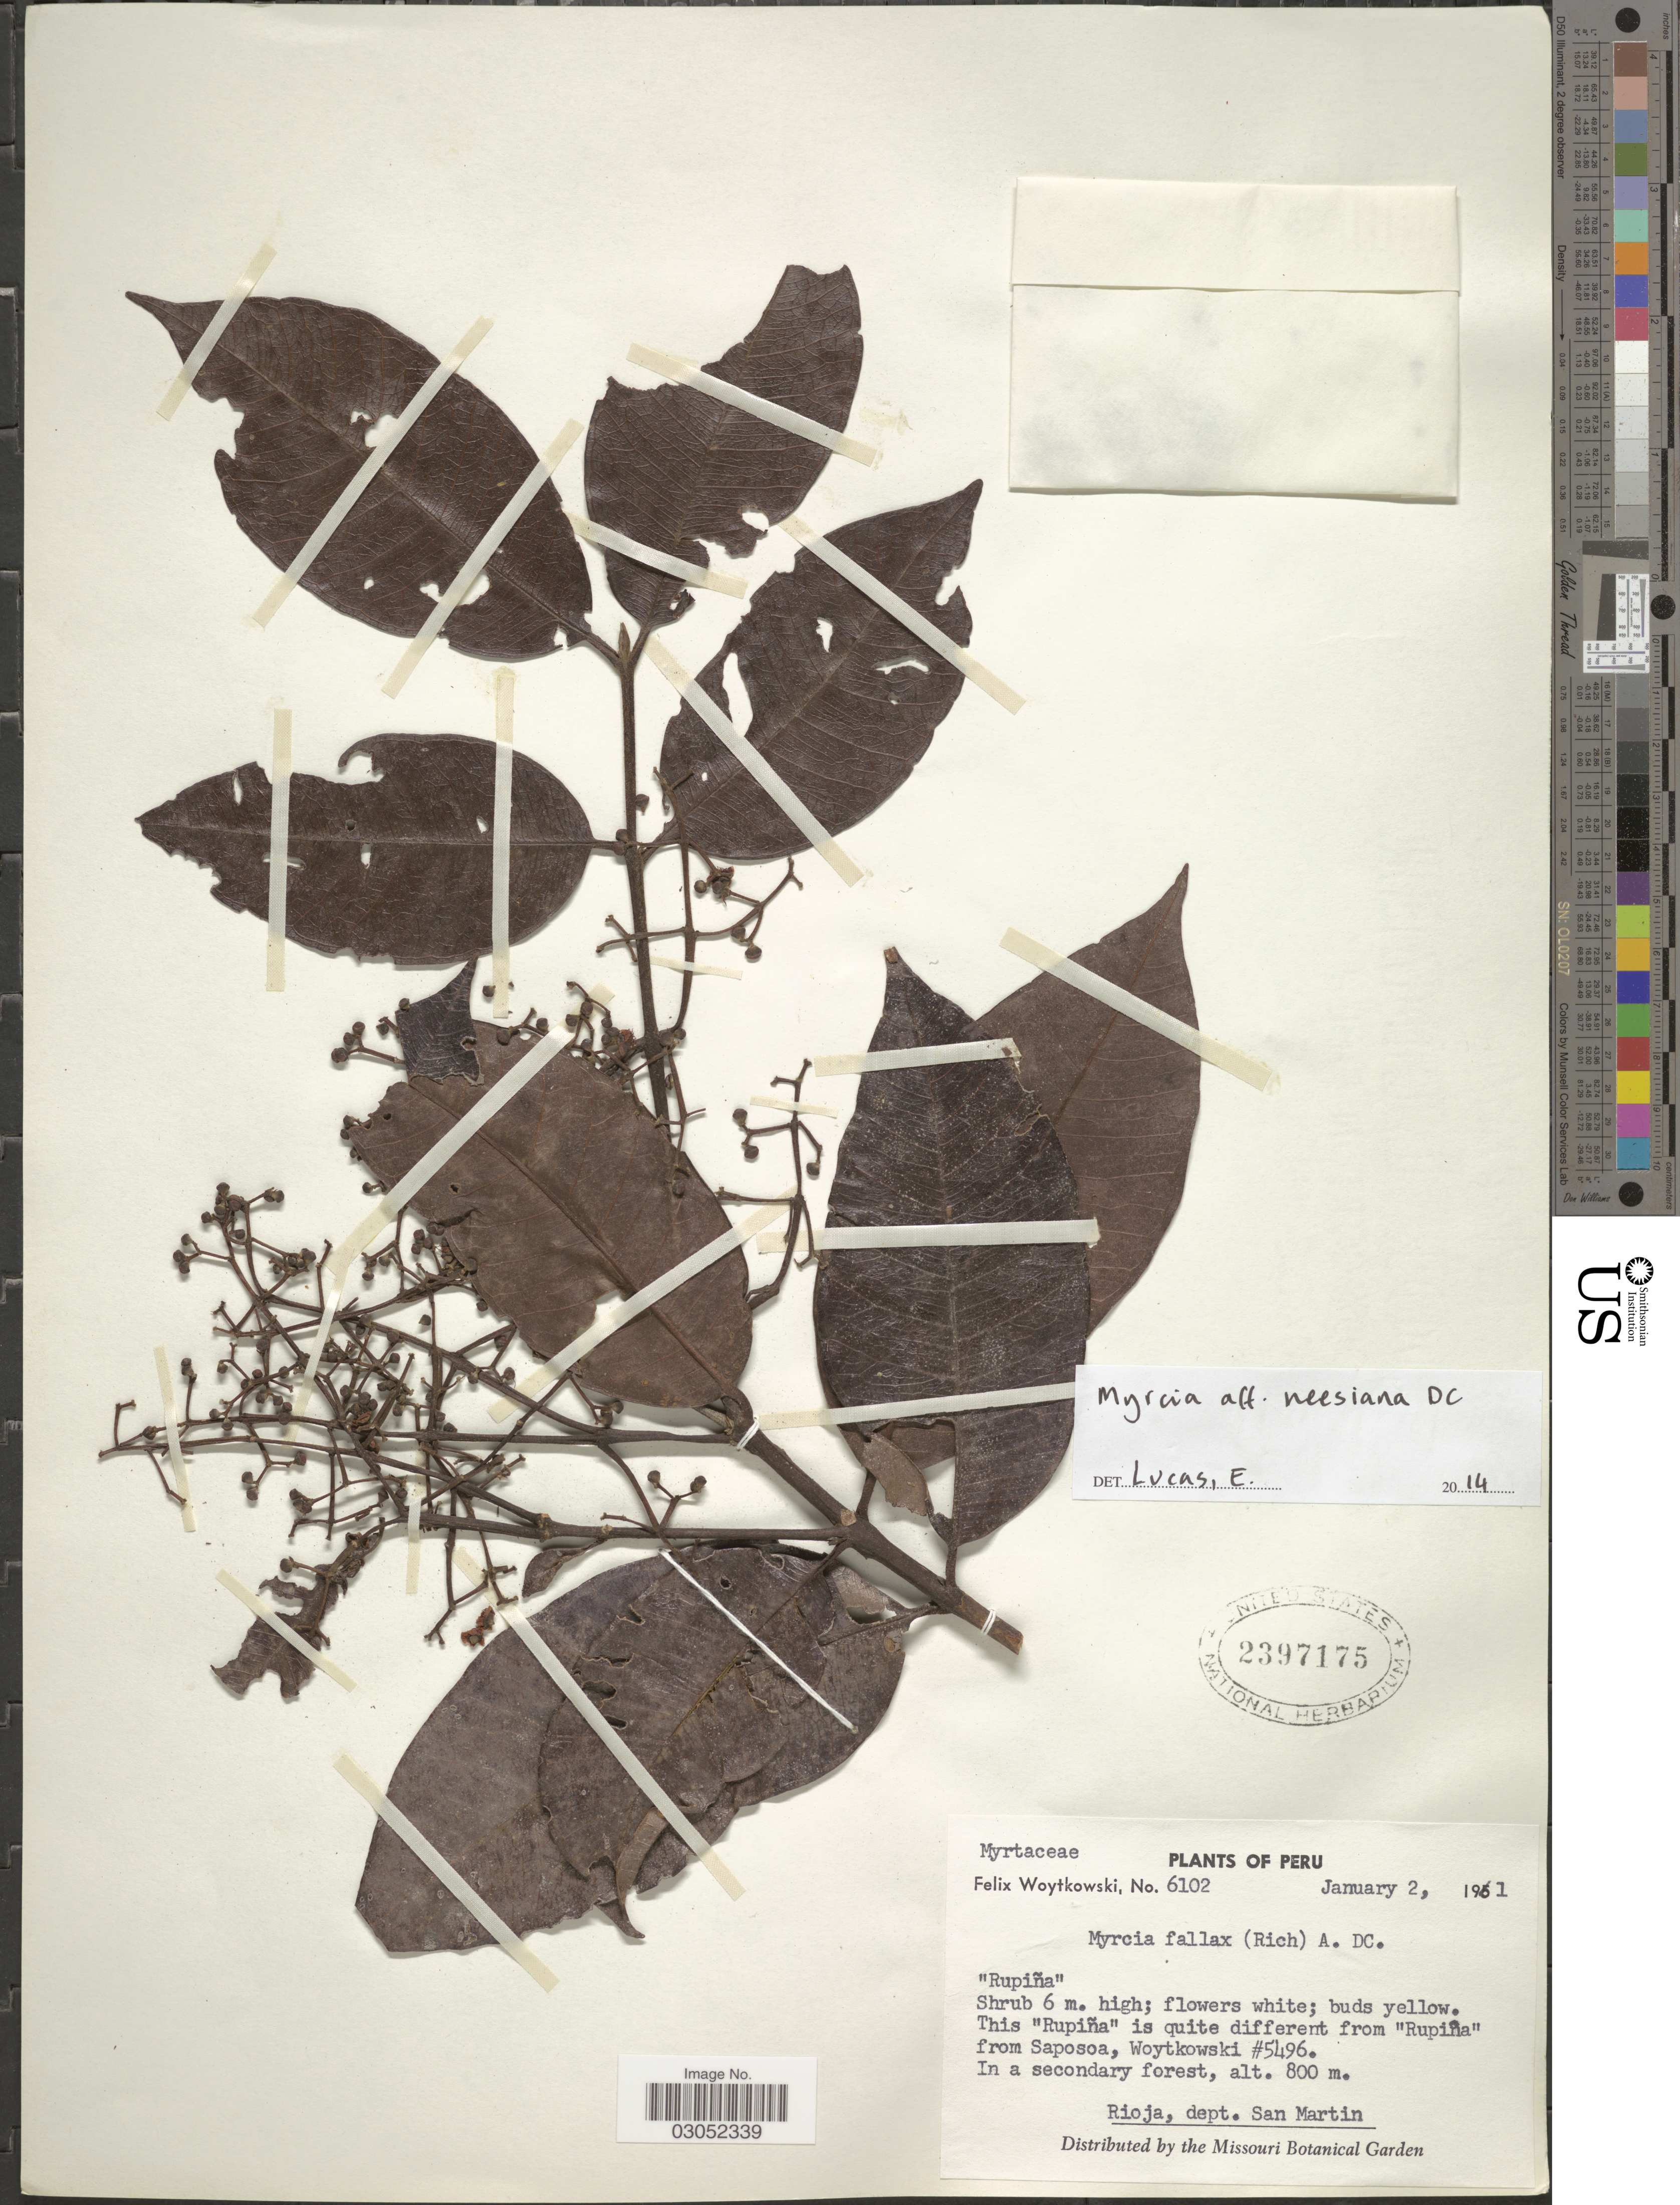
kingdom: Plantae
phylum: Tracheophyta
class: Magnoliopsida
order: Myrtales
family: Myrtaceae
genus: Myrcia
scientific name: Myrcia neesiana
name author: DC.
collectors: F. Woytkowski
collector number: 6102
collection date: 1961-01-02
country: Peru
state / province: San Martín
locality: Rioja, dept. San Martin.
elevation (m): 800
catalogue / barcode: US 2397175